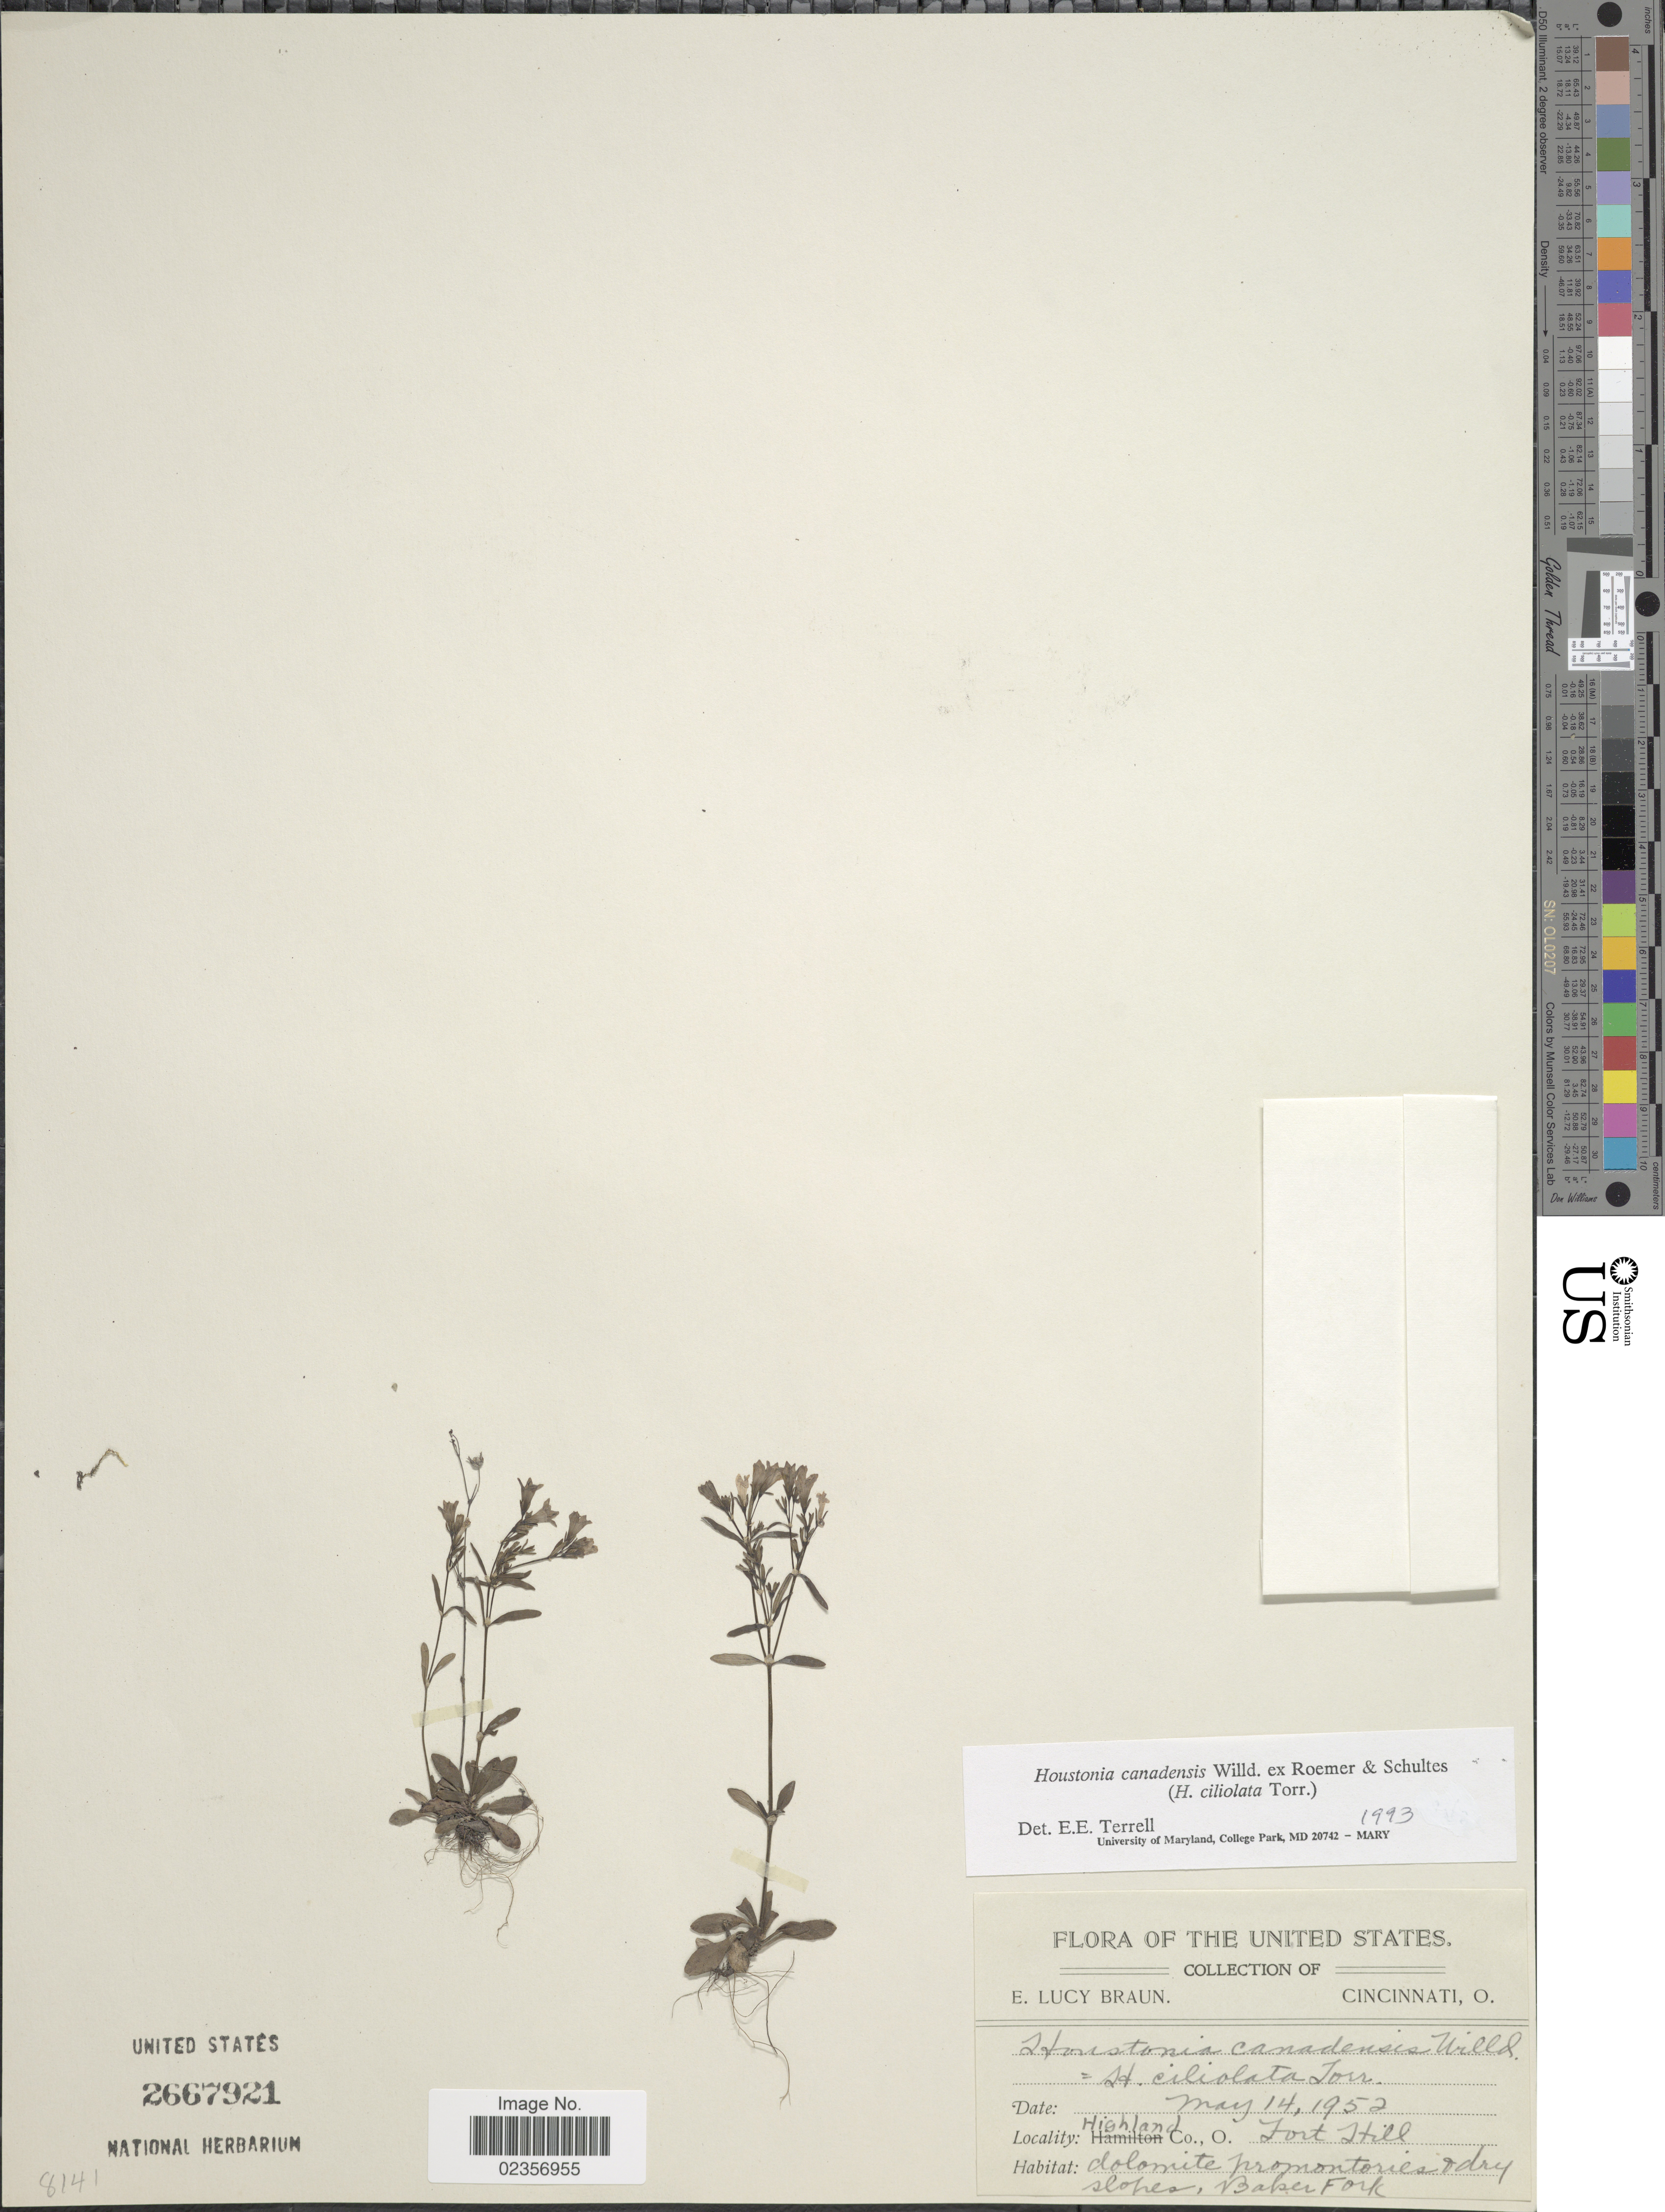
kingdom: Plantae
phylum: Tracheophyta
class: Magnoliopsida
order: Gentianales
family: Rubiaceae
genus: Houstonia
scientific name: Houstonia canadensis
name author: Willd.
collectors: E. L. Braun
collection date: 1952-05-14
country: United States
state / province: Ohio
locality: Highland Co., Fort Hill, Baker Fork.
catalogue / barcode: US 2667921